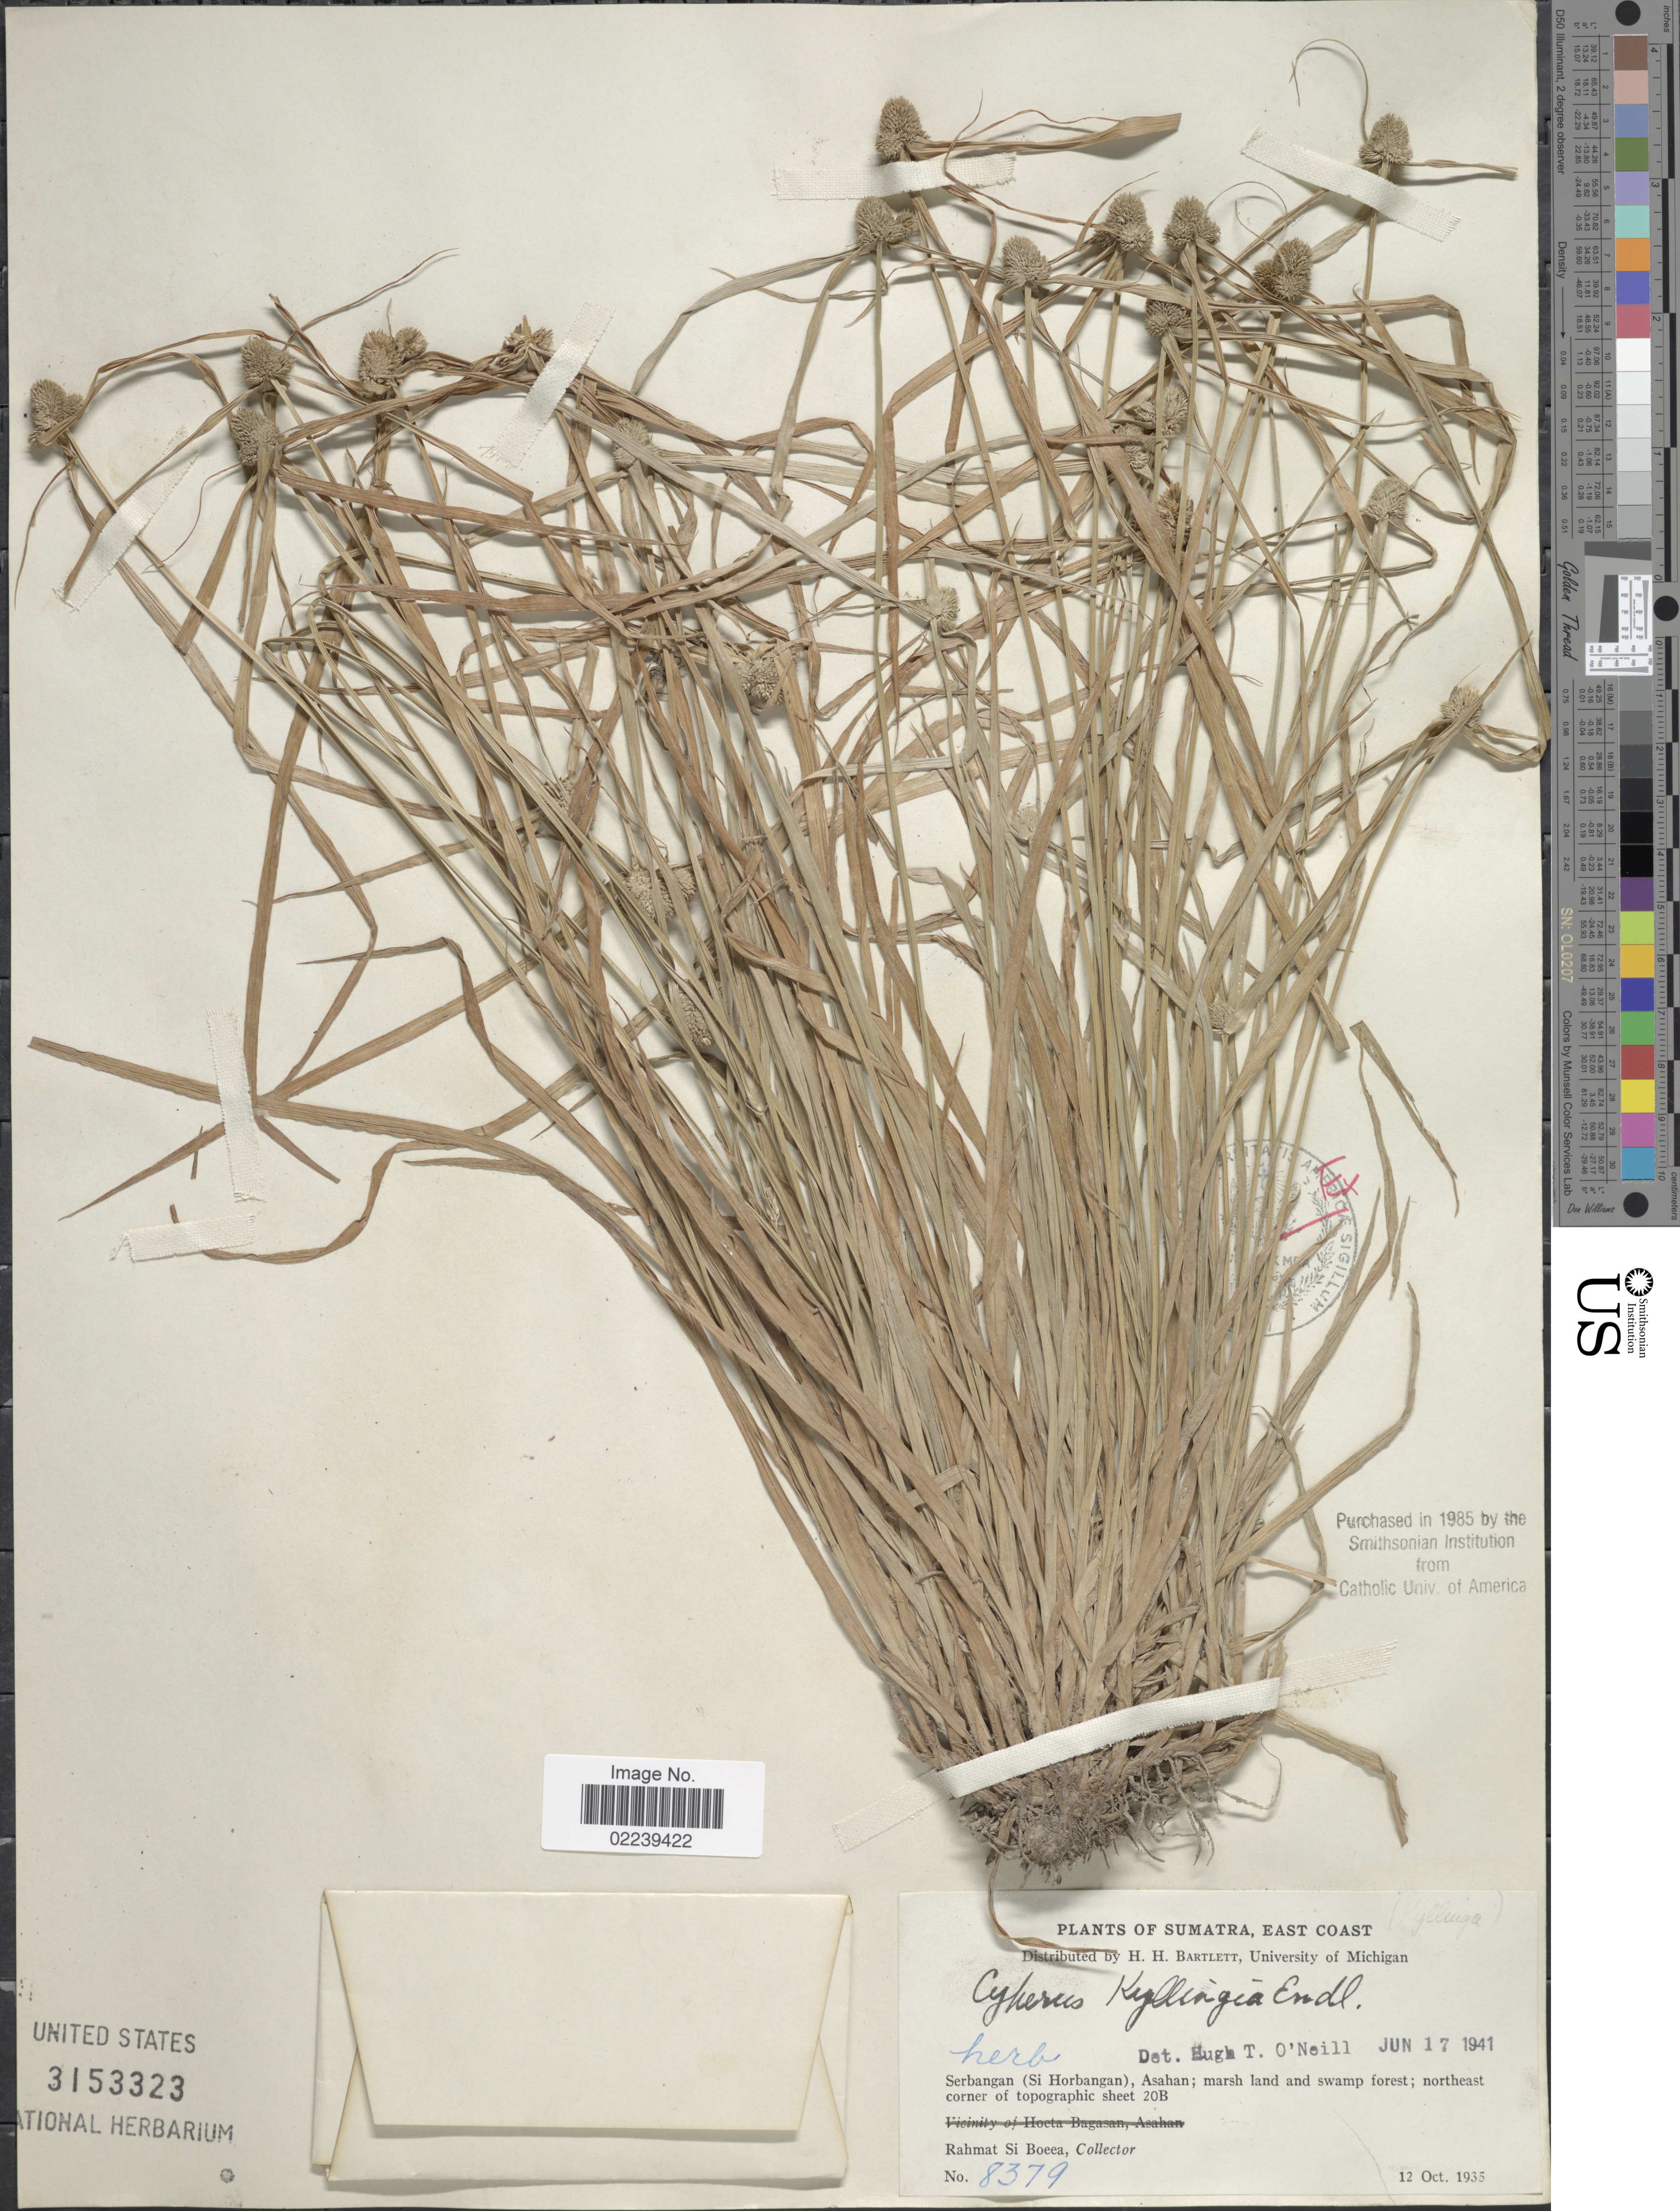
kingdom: Plantae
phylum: Tracheophyta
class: Liliopsida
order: Poales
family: Cyperaceae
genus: Cyperus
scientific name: Cyperus mindorensis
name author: (Steud.) Huygh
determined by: Strong, M. T., (US), Smithsonian Institution - National Museum of Natural History (UNITED STATES)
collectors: Rahmat Si Boeea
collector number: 8379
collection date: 1935-10-12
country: Indonesia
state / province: Sumatra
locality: East Coast, Serbangan (Si Horbangan), Asahan; marsh land and swamp forest; northeast corner of topographic sheet 20B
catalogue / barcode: US 3153323